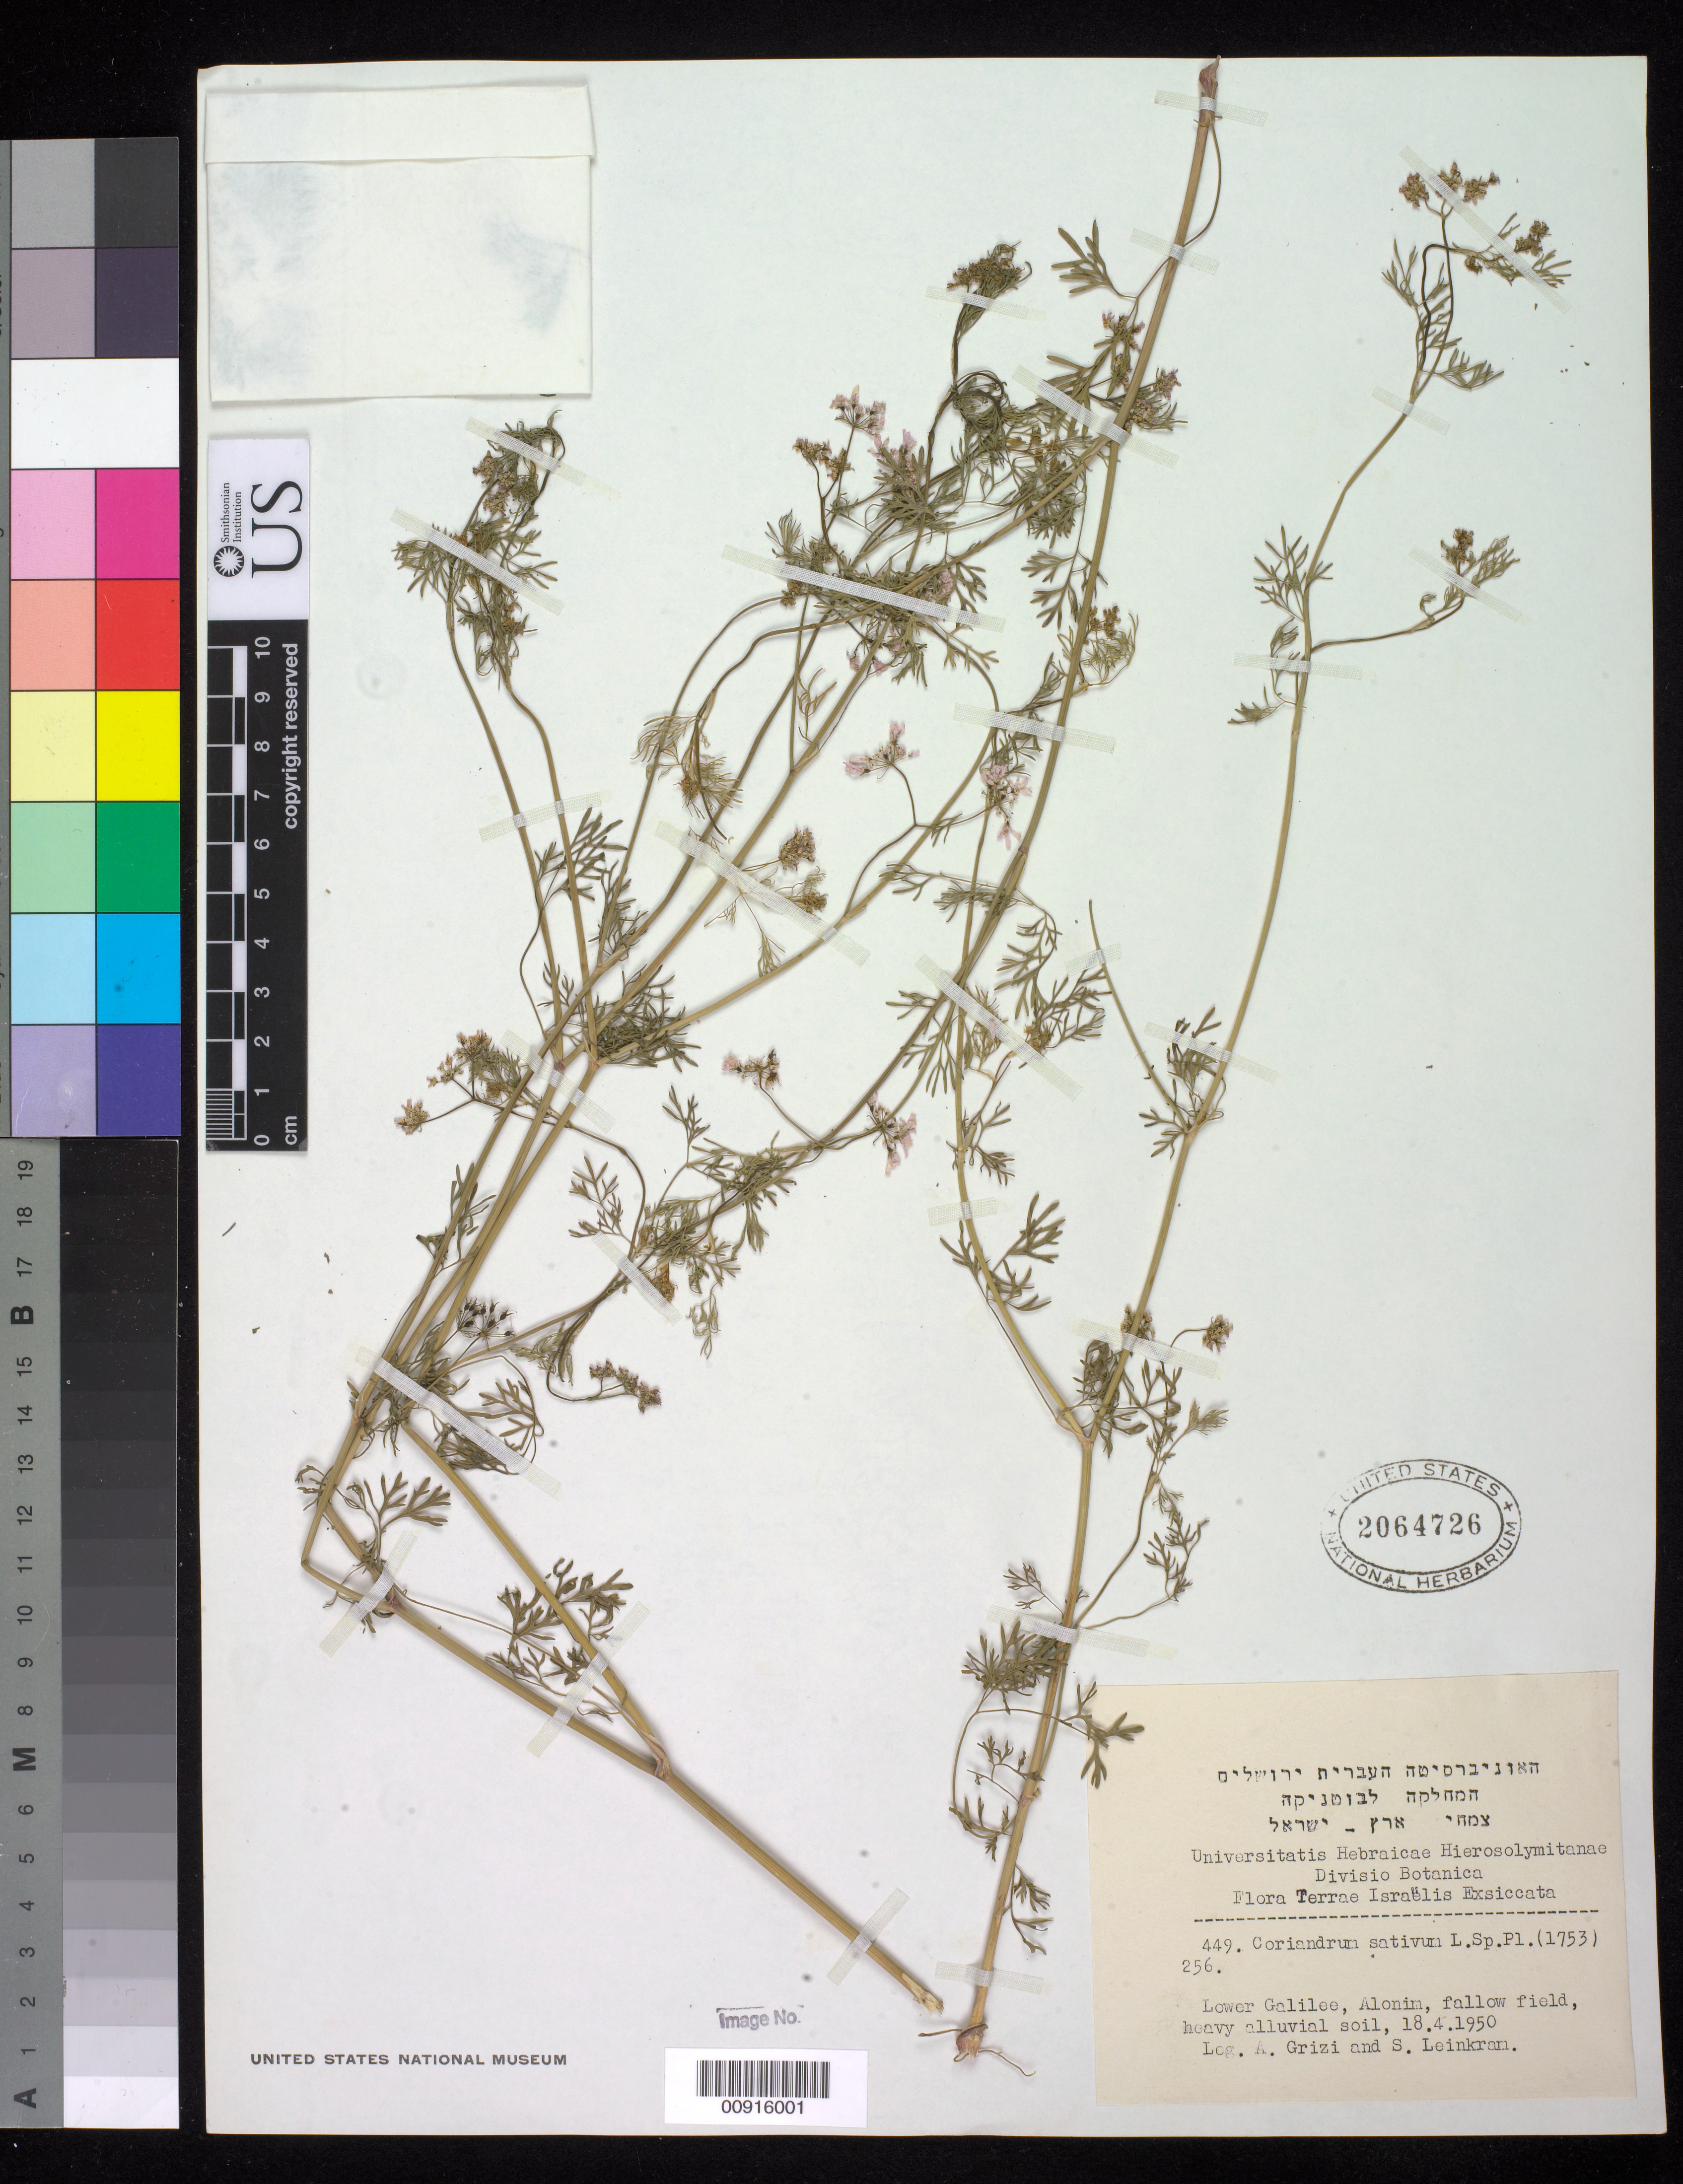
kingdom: Plantae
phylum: Tracheophyta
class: Magnoliopsida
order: Apiales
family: Apiaceae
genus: Coriandrum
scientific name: Coriandrum sativum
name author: L.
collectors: A. Grizi & Leinkram, S.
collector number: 449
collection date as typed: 18 Apr 1950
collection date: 1950-04-18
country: Israel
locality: Lower Galilee, Alonim, fallow field.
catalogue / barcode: US 2064726